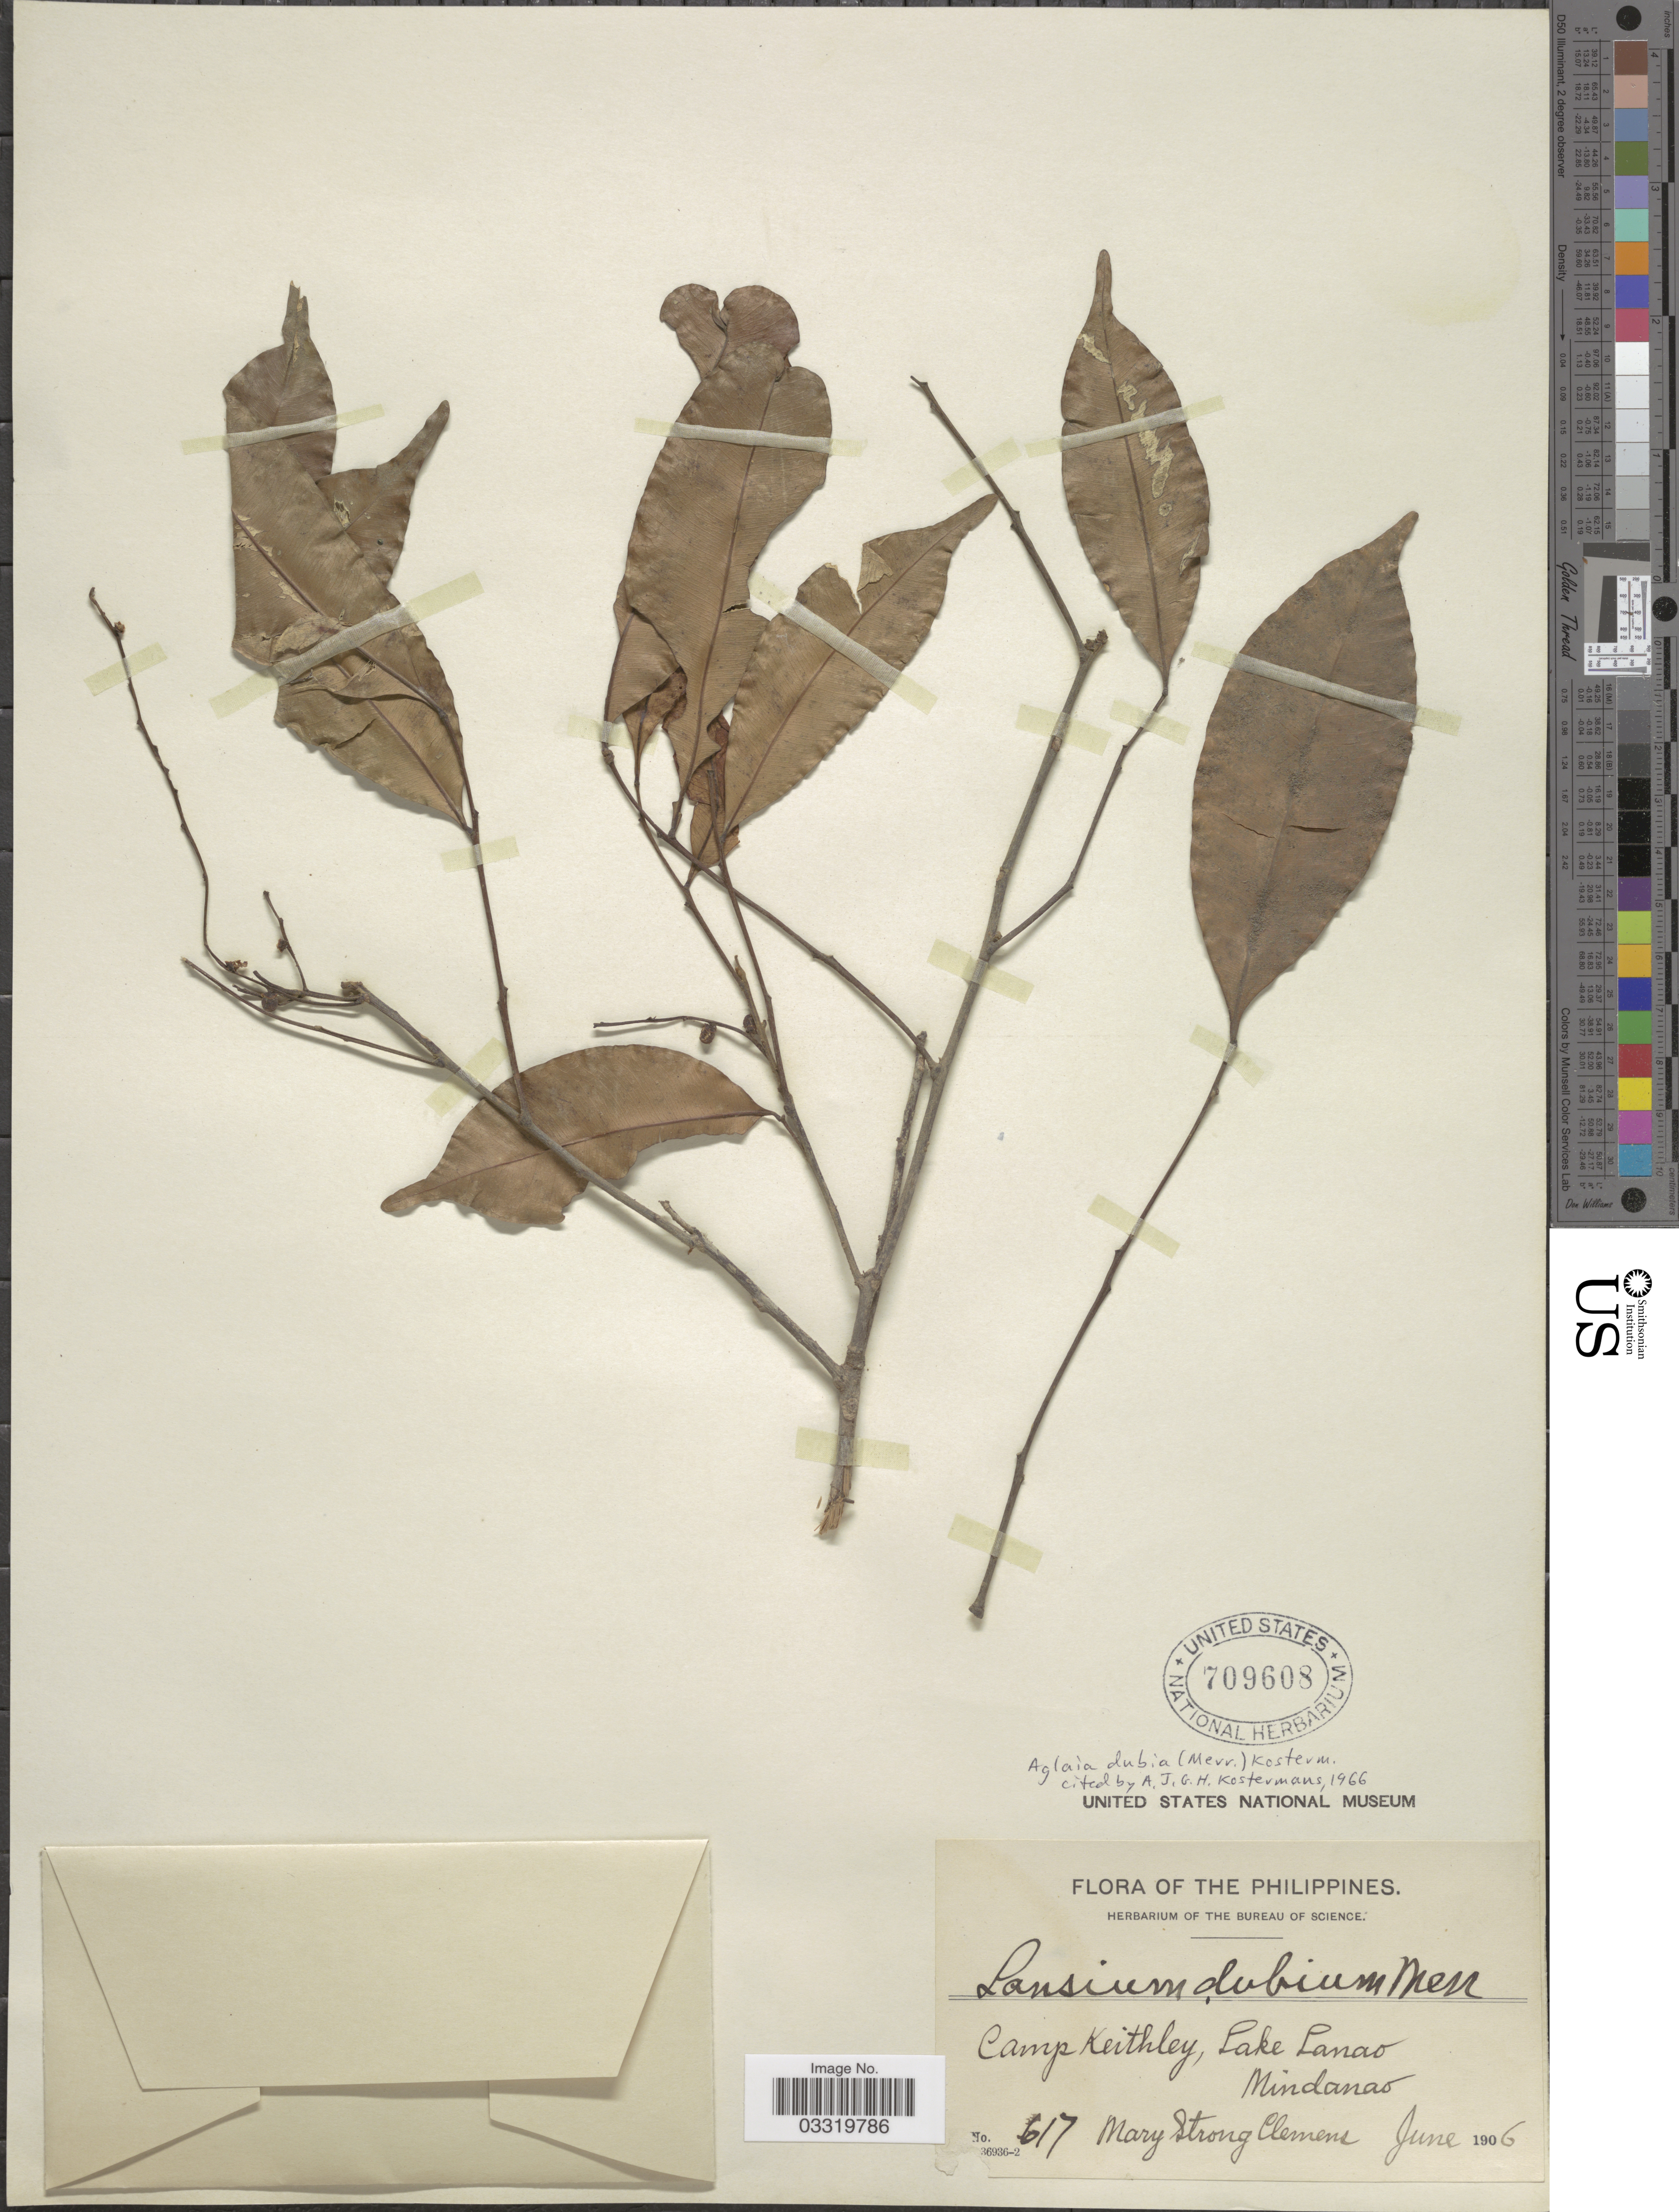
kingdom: Plantae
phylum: Tracheophyta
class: Magnoliopsida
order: Sapindales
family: Meliaceae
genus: Reinwardtiodendron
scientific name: Reinwardtiodendron humile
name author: (Hassk.) Mabb.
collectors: M. S. Clemens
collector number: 617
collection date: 1906-06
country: Philippines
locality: Camp Keithley, Lake Lanao, Mindanao.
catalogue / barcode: US 709608